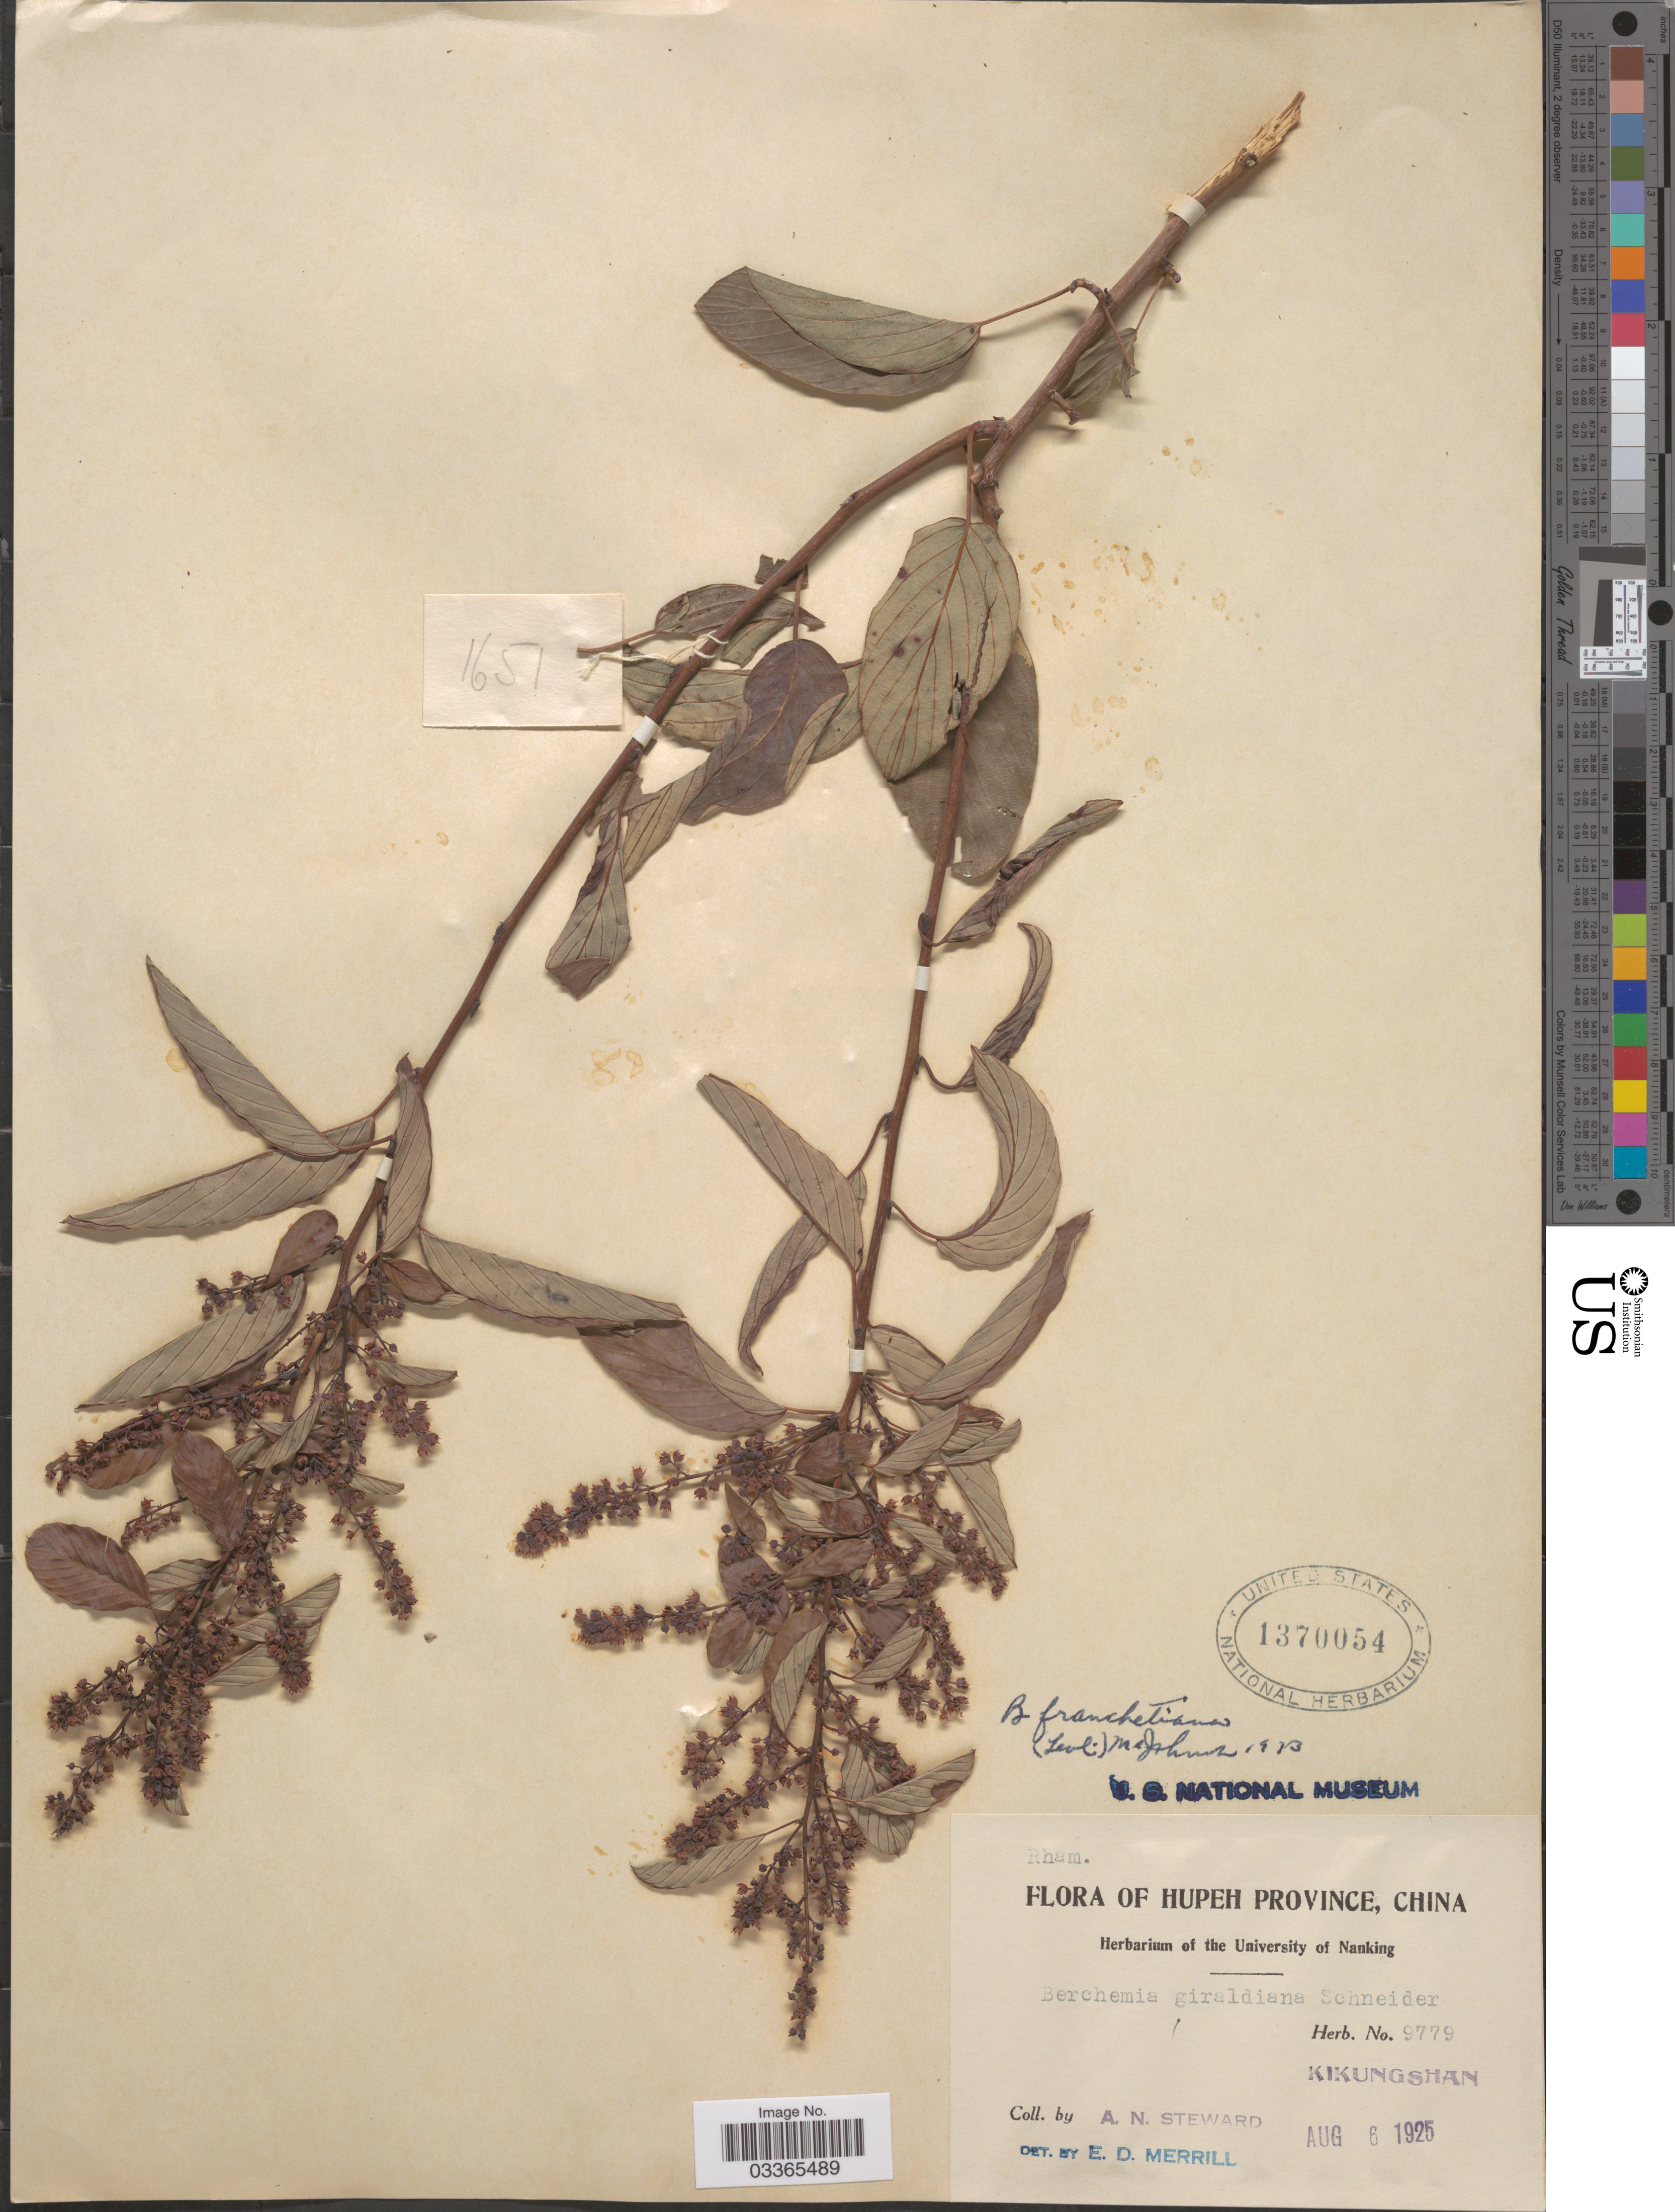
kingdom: Plantae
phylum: Tracheophyta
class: Magnoliopsida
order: Rosales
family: Rhamnaceae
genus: Berchemia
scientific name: Berchemia franchetiana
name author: (H. Lév.) H.H. Pham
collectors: A. N. Steward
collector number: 9779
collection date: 1925-08-06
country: China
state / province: Hubei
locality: Hupeh Province. Kikungshan.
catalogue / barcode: US 1370054